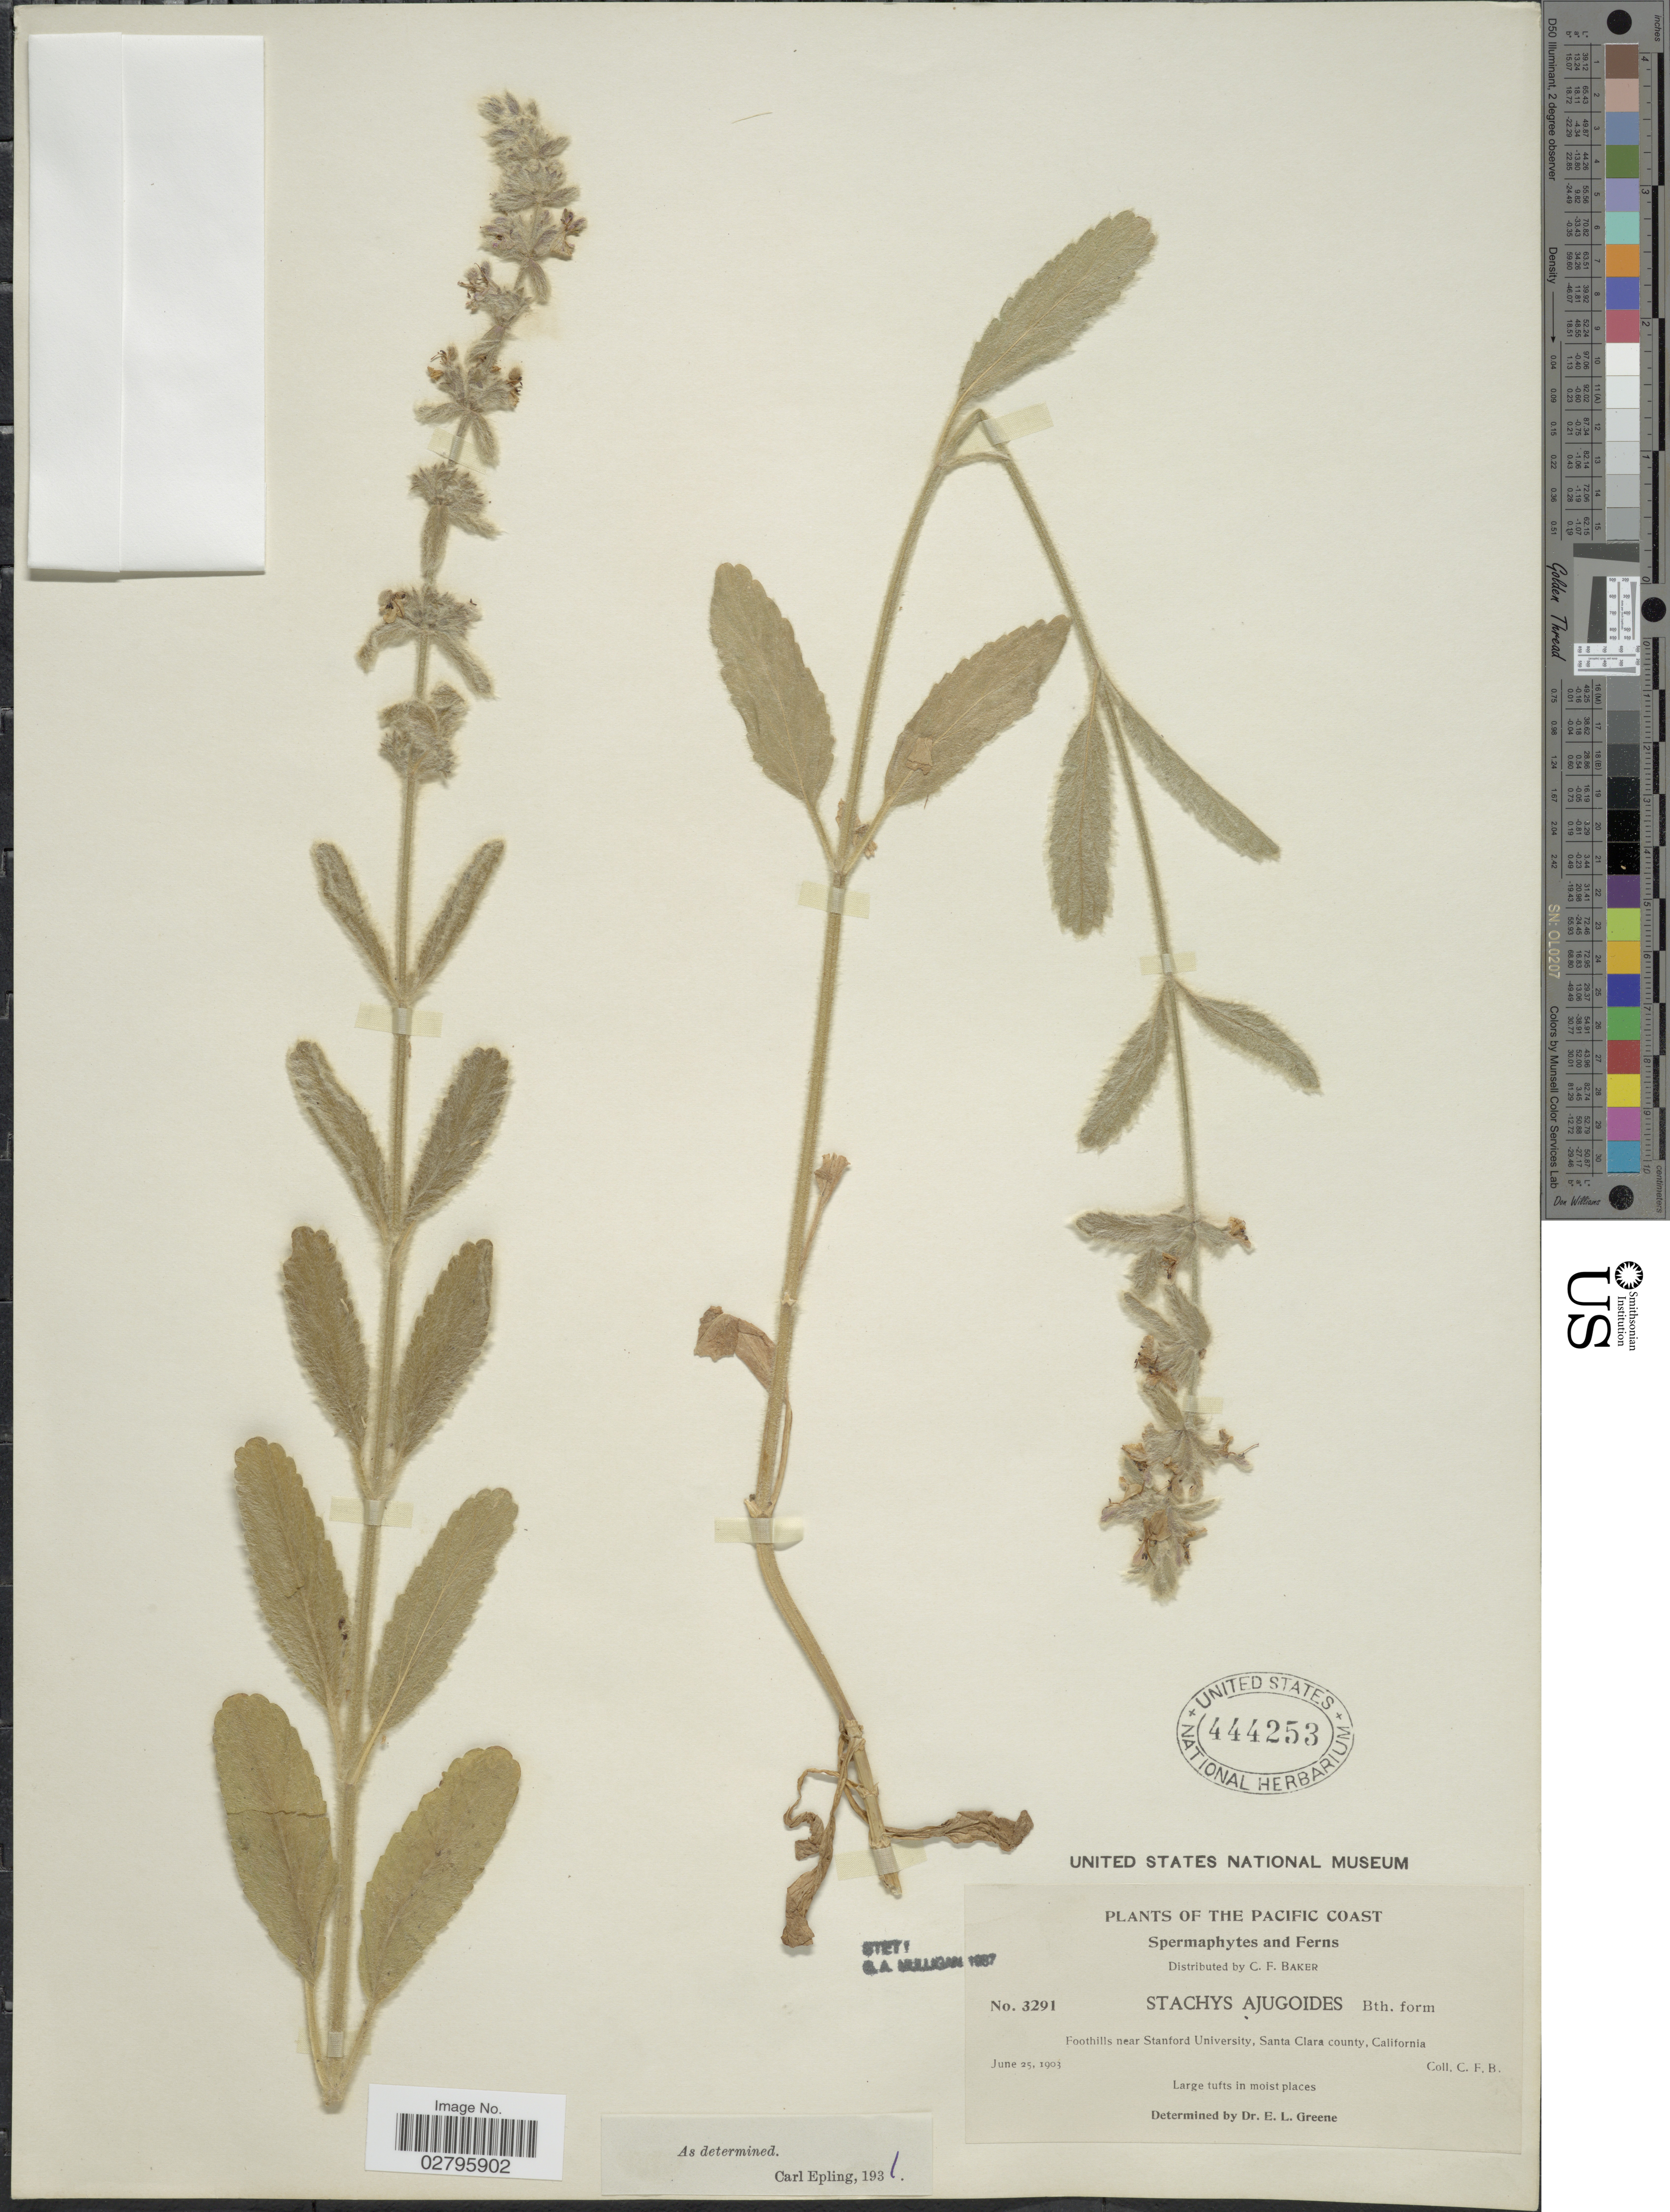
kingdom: Plantae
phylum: Tracheophyta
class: Magnoliopsida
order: Lamiales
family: Lamiaceae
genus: Stachys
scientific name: Stachys ajugoides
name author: Benth.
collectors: C. F. Baker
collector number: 3291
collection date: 1903-06-25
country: United States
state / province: California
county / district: Santa Clara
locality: Pacific Coast. Foothills near Stanford University, Santa Clara county, California.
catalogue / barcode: US 444253